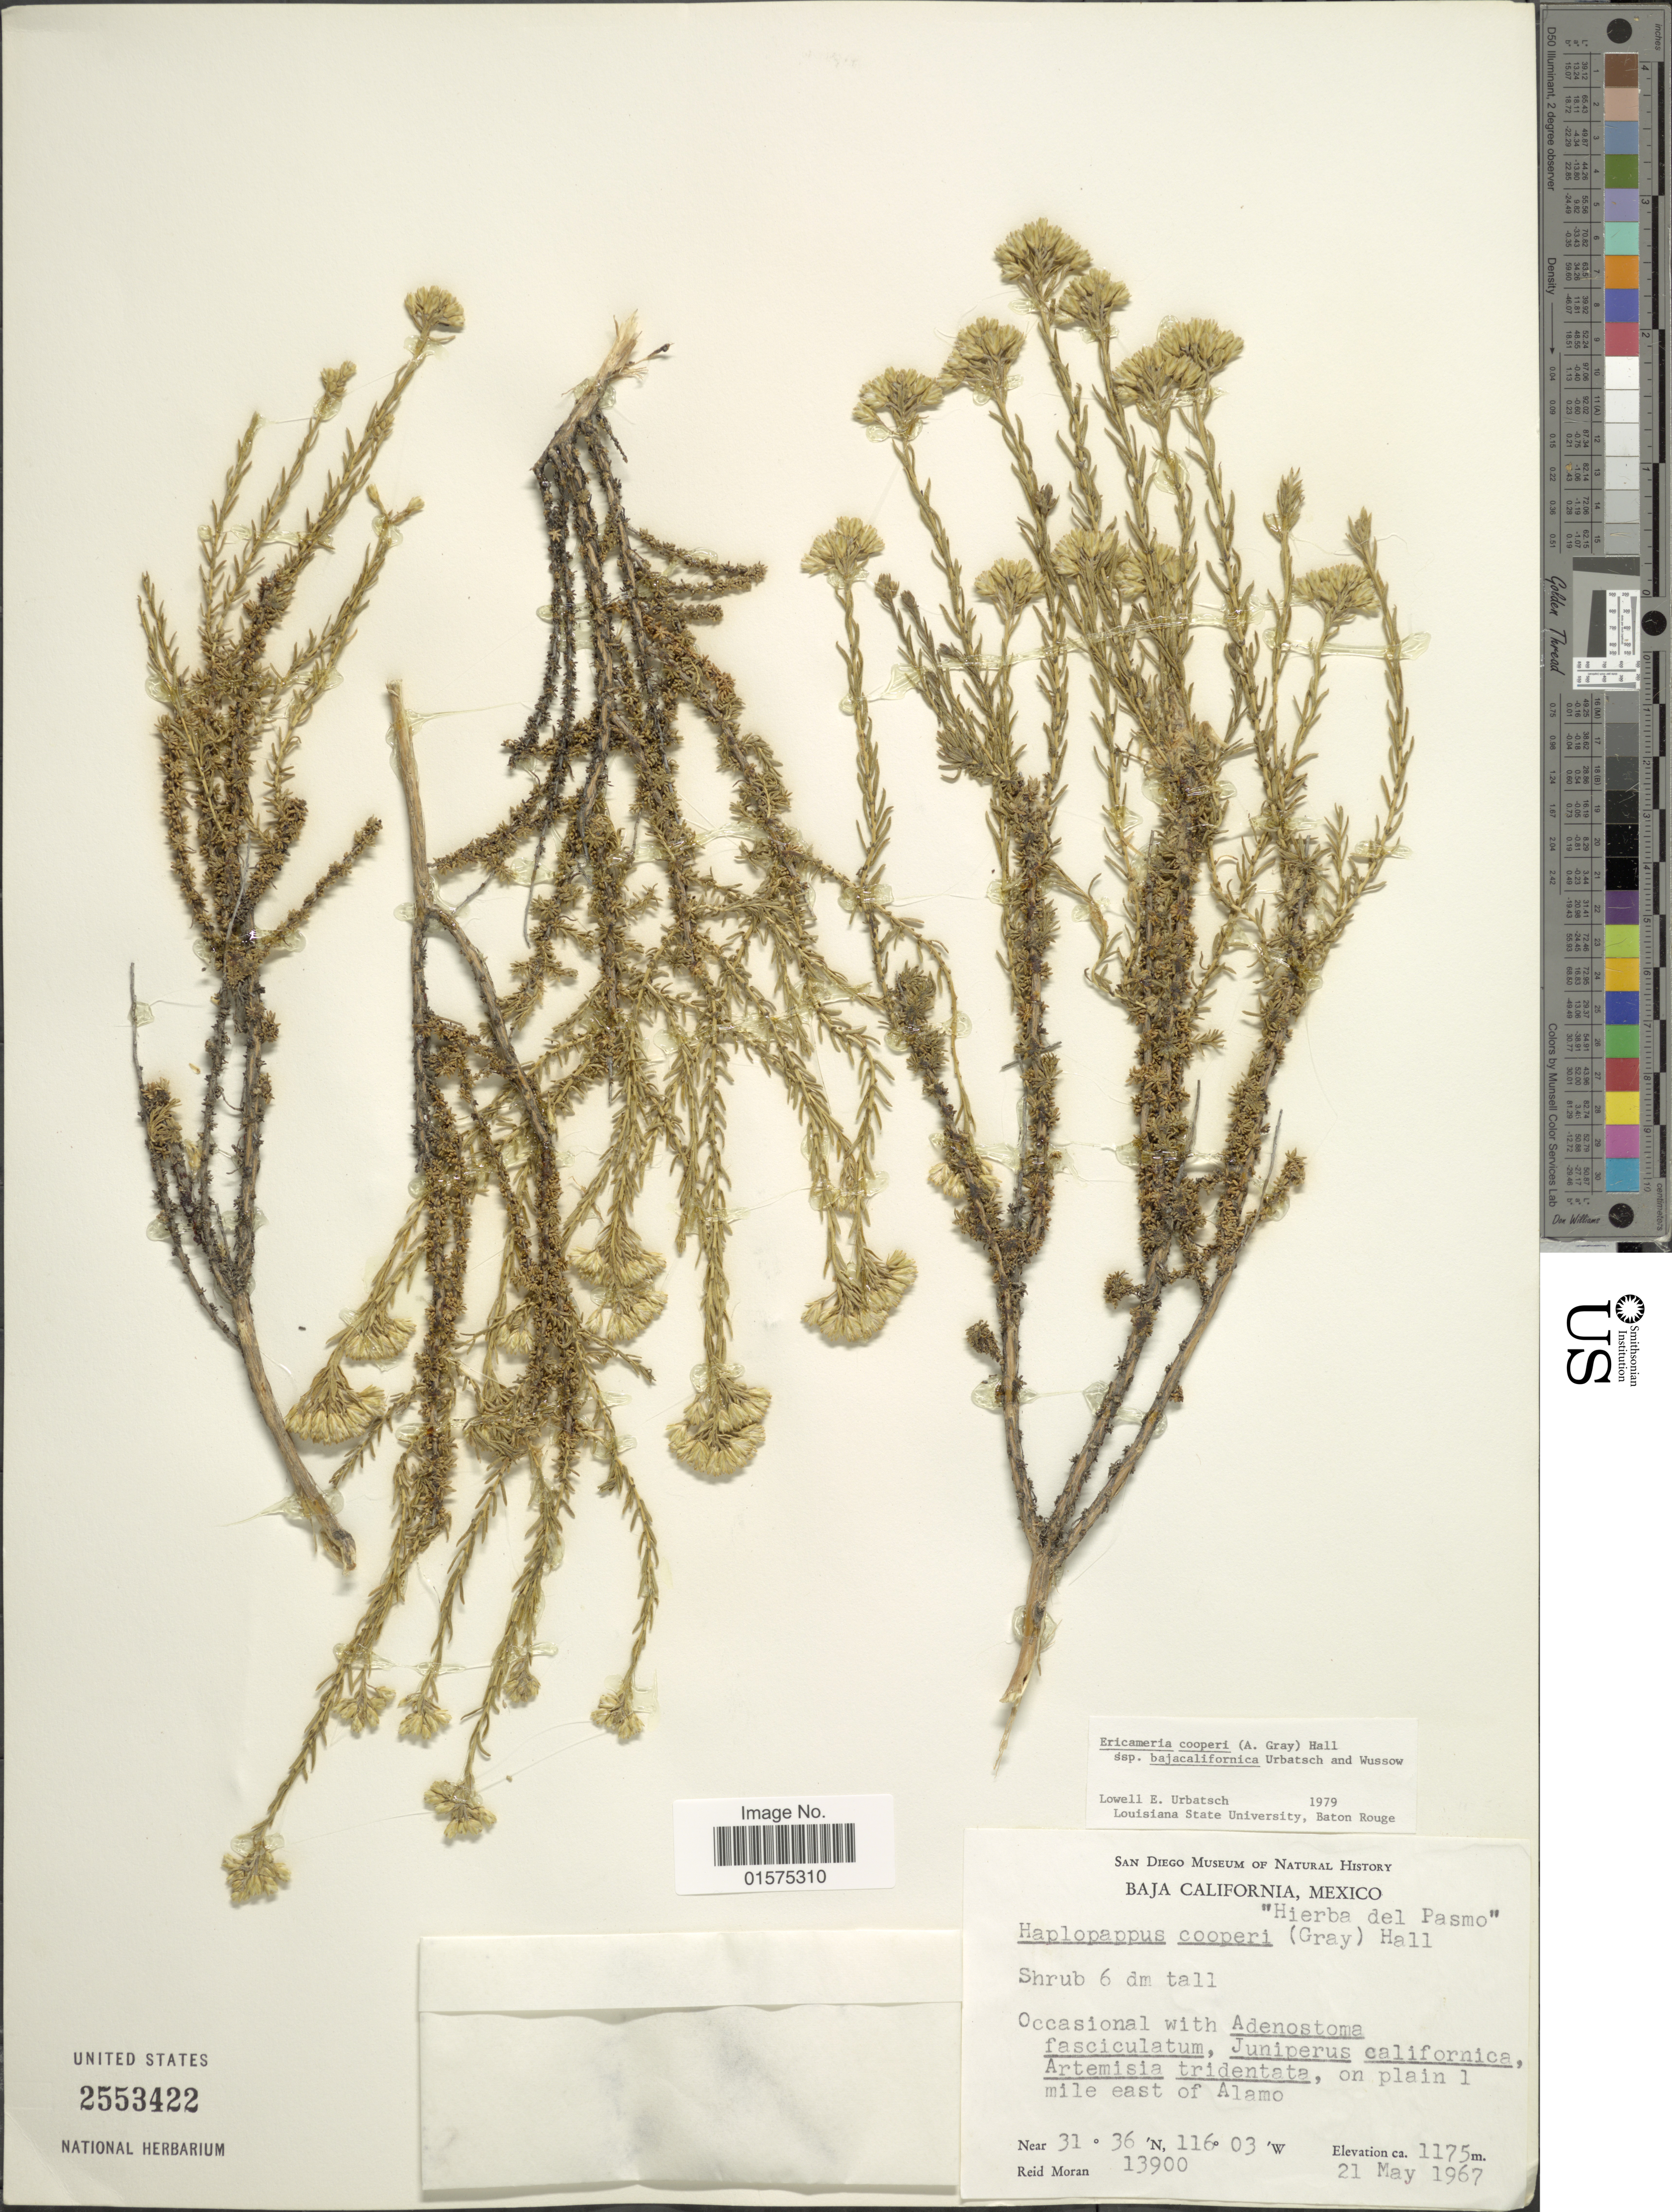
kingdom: Plantae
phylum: Tracheophyta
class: Magnoliopsida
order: Asterales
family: Asteraceae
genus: Ericameria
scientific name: Ericameria cooperi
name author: (A. Gray) Hall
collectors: R. V. Moran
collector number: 13900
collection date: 1967-05-21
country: Mexico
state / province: Baja California Sur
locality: On plain 1 mile east of Alamo.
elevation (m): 1175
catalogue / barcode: US 2553422